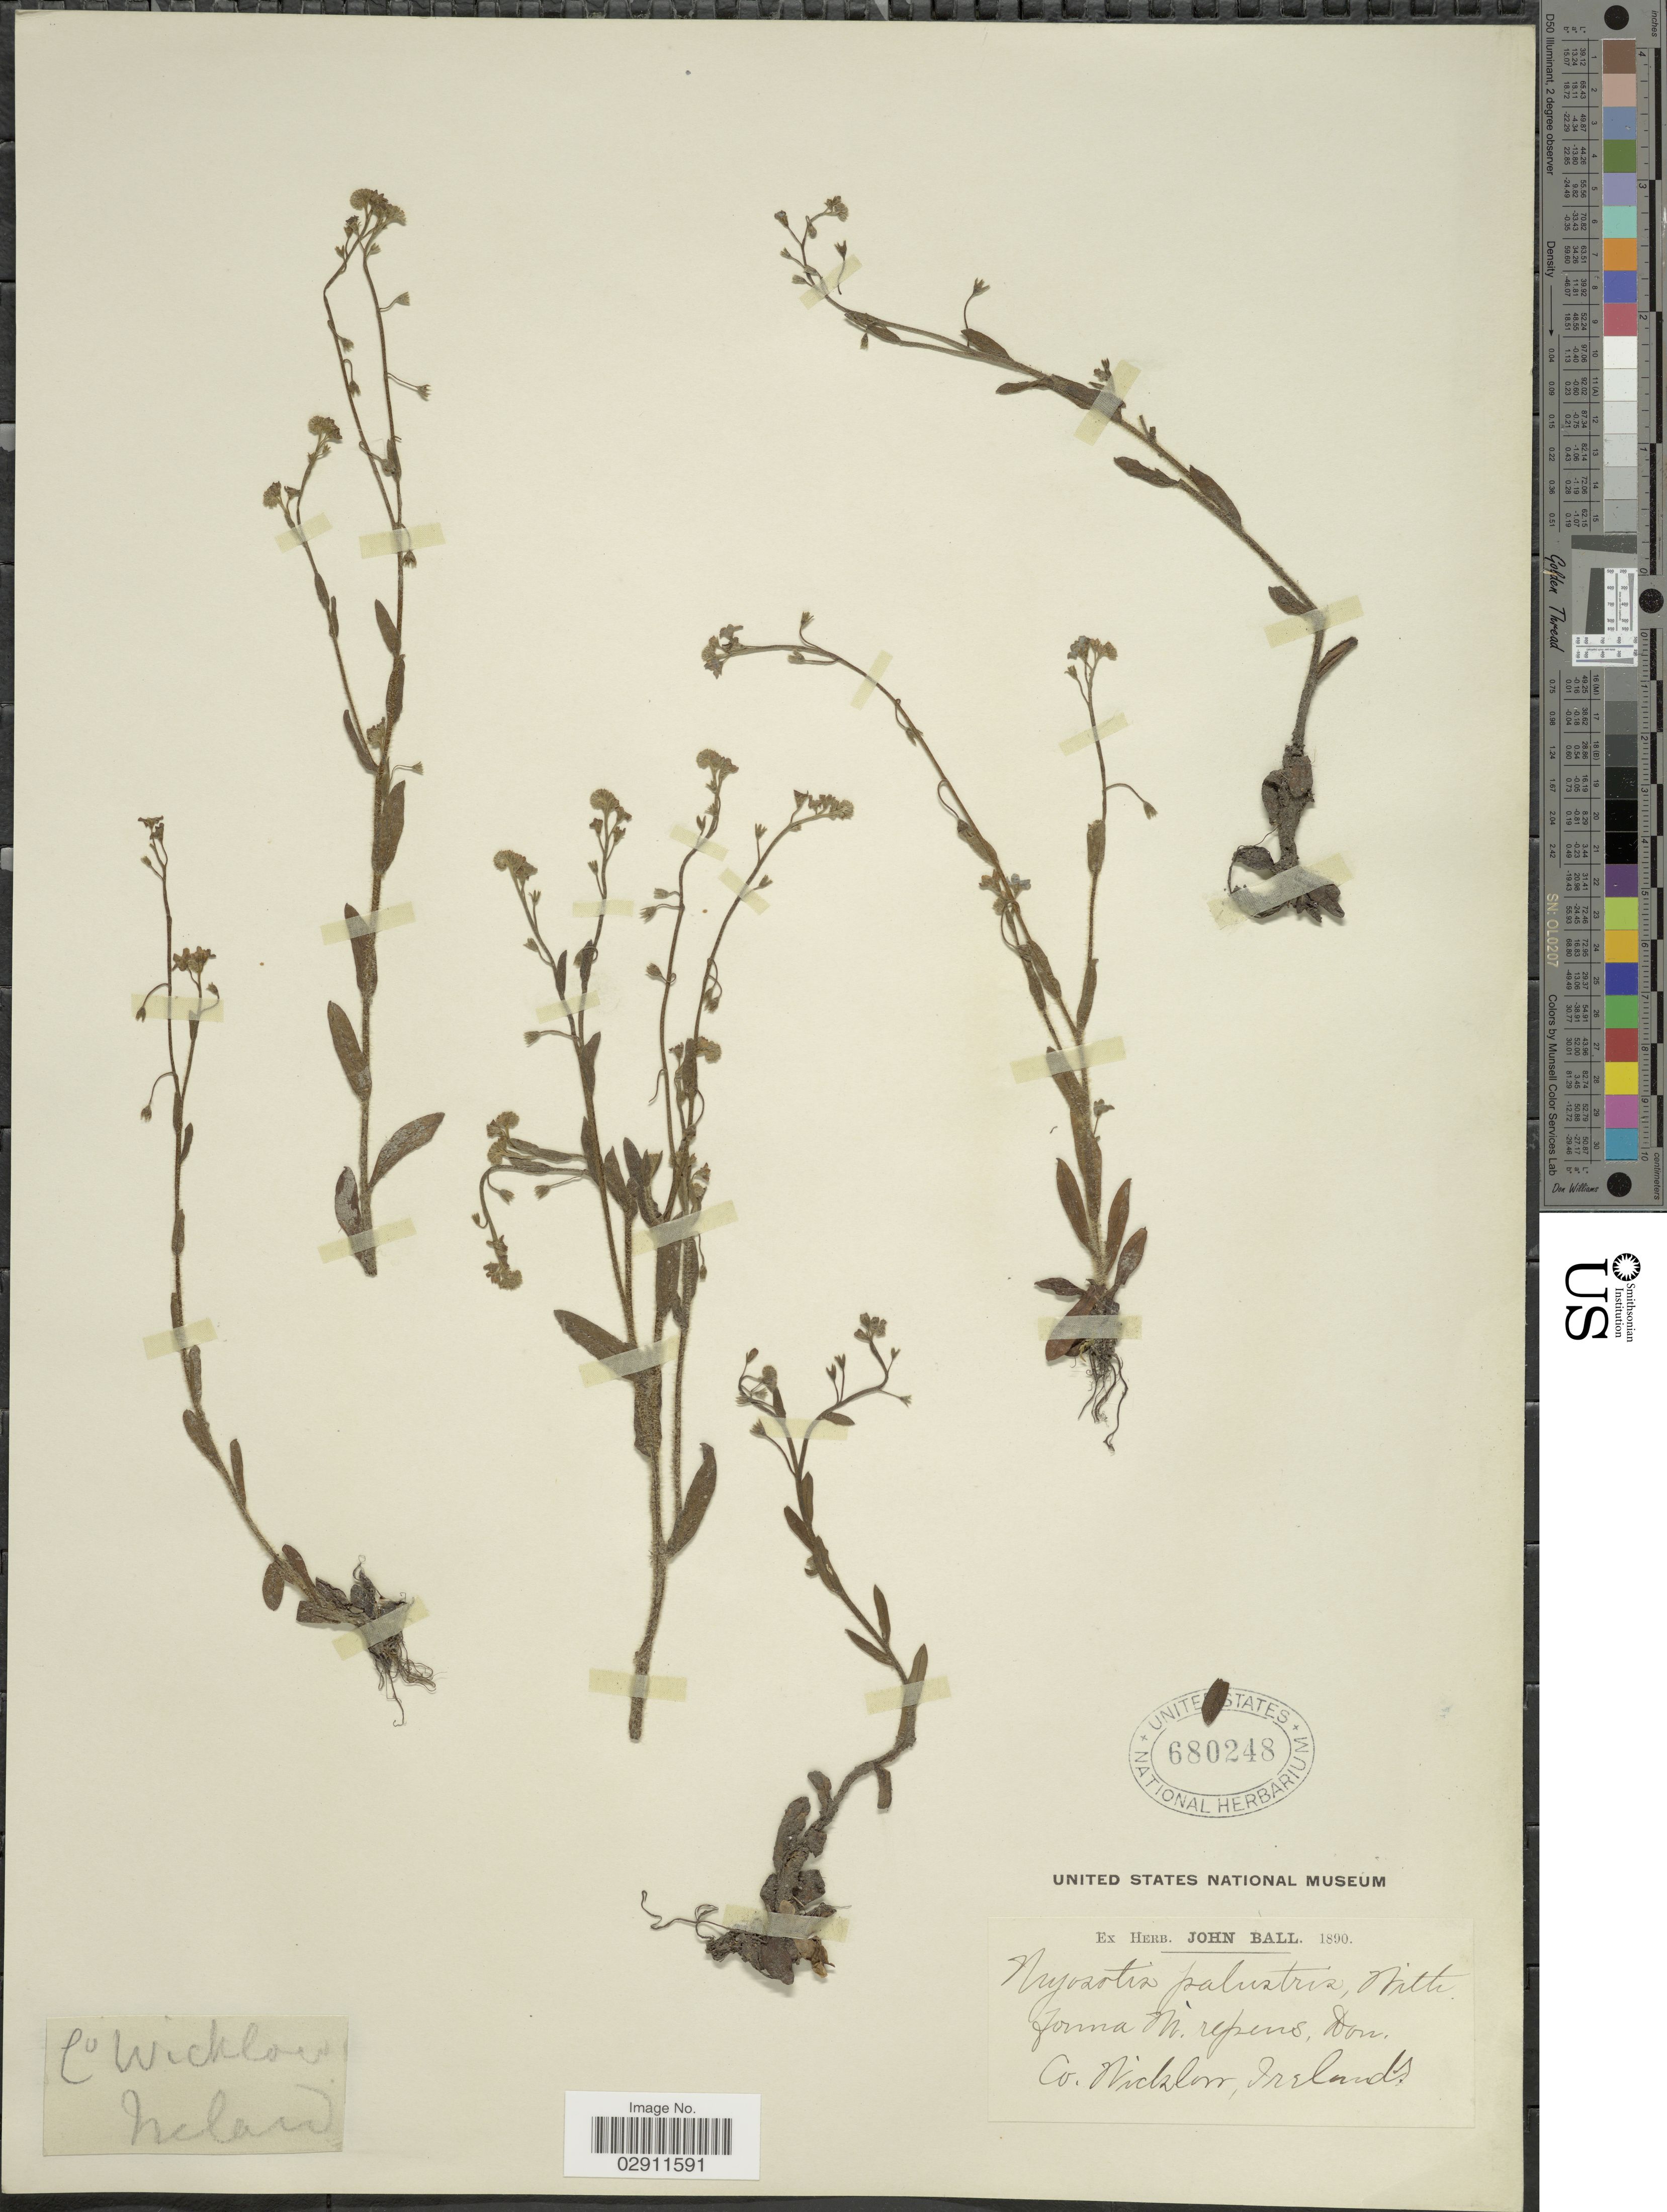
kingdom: Plantae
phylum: Tracheophyta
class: Magnoliopsida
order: Boraginales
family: Boraginaceae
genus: Myosotis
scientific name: Myosotis repens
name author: G. Don ex Hook.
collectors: ex herb. John Ball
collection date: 1890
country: Ireland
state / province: Leinster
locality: Co. Wicklow.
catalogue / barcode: US 680248